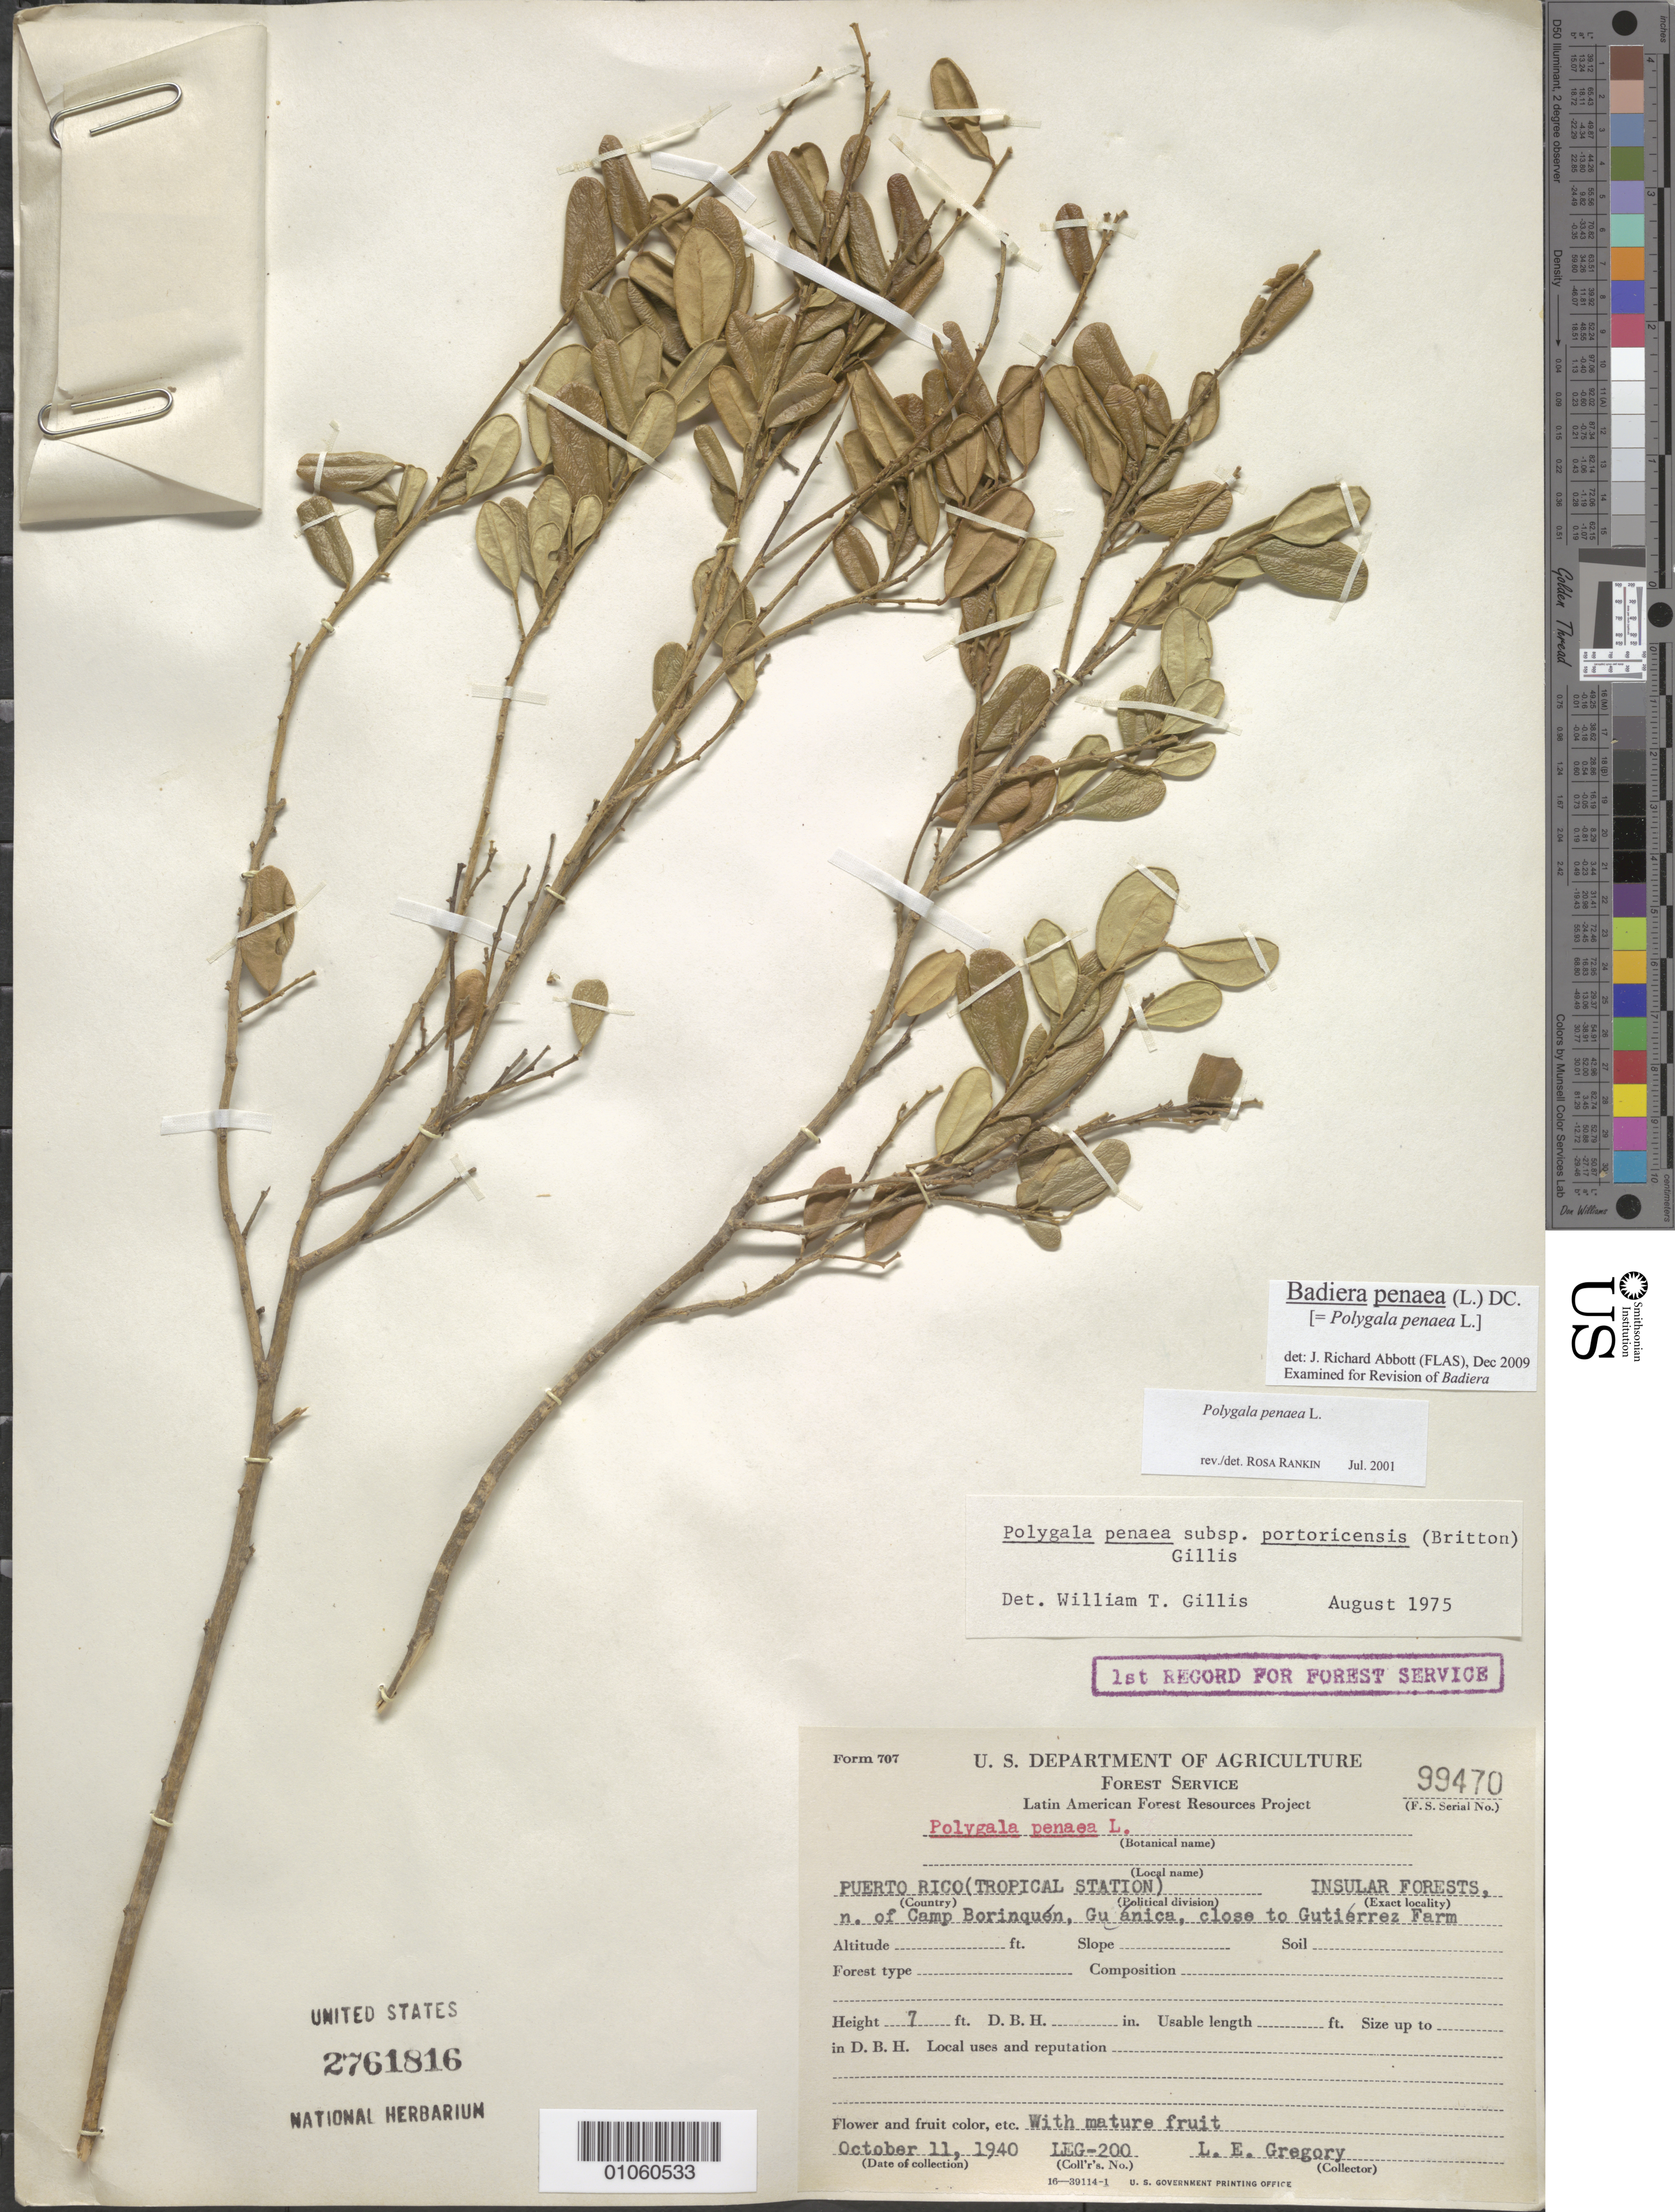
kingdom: Plantae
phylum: Tracheophyta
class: Magnoliopsida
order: Fabales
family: Polygalaceae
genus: Badiera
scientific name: Badiera penaea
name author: (L.) DC.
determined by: Abbott, J. R., (FLAS)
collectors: L. E. Gregory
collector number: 200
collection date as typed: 11 Oct 1940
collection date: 1940-10-11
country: Puerto Rico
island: Puerto Rico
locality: Guanica, N of Camp Borinquén, close to Gutiérrez Farm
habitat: Insular forests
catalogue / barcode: US 2761816